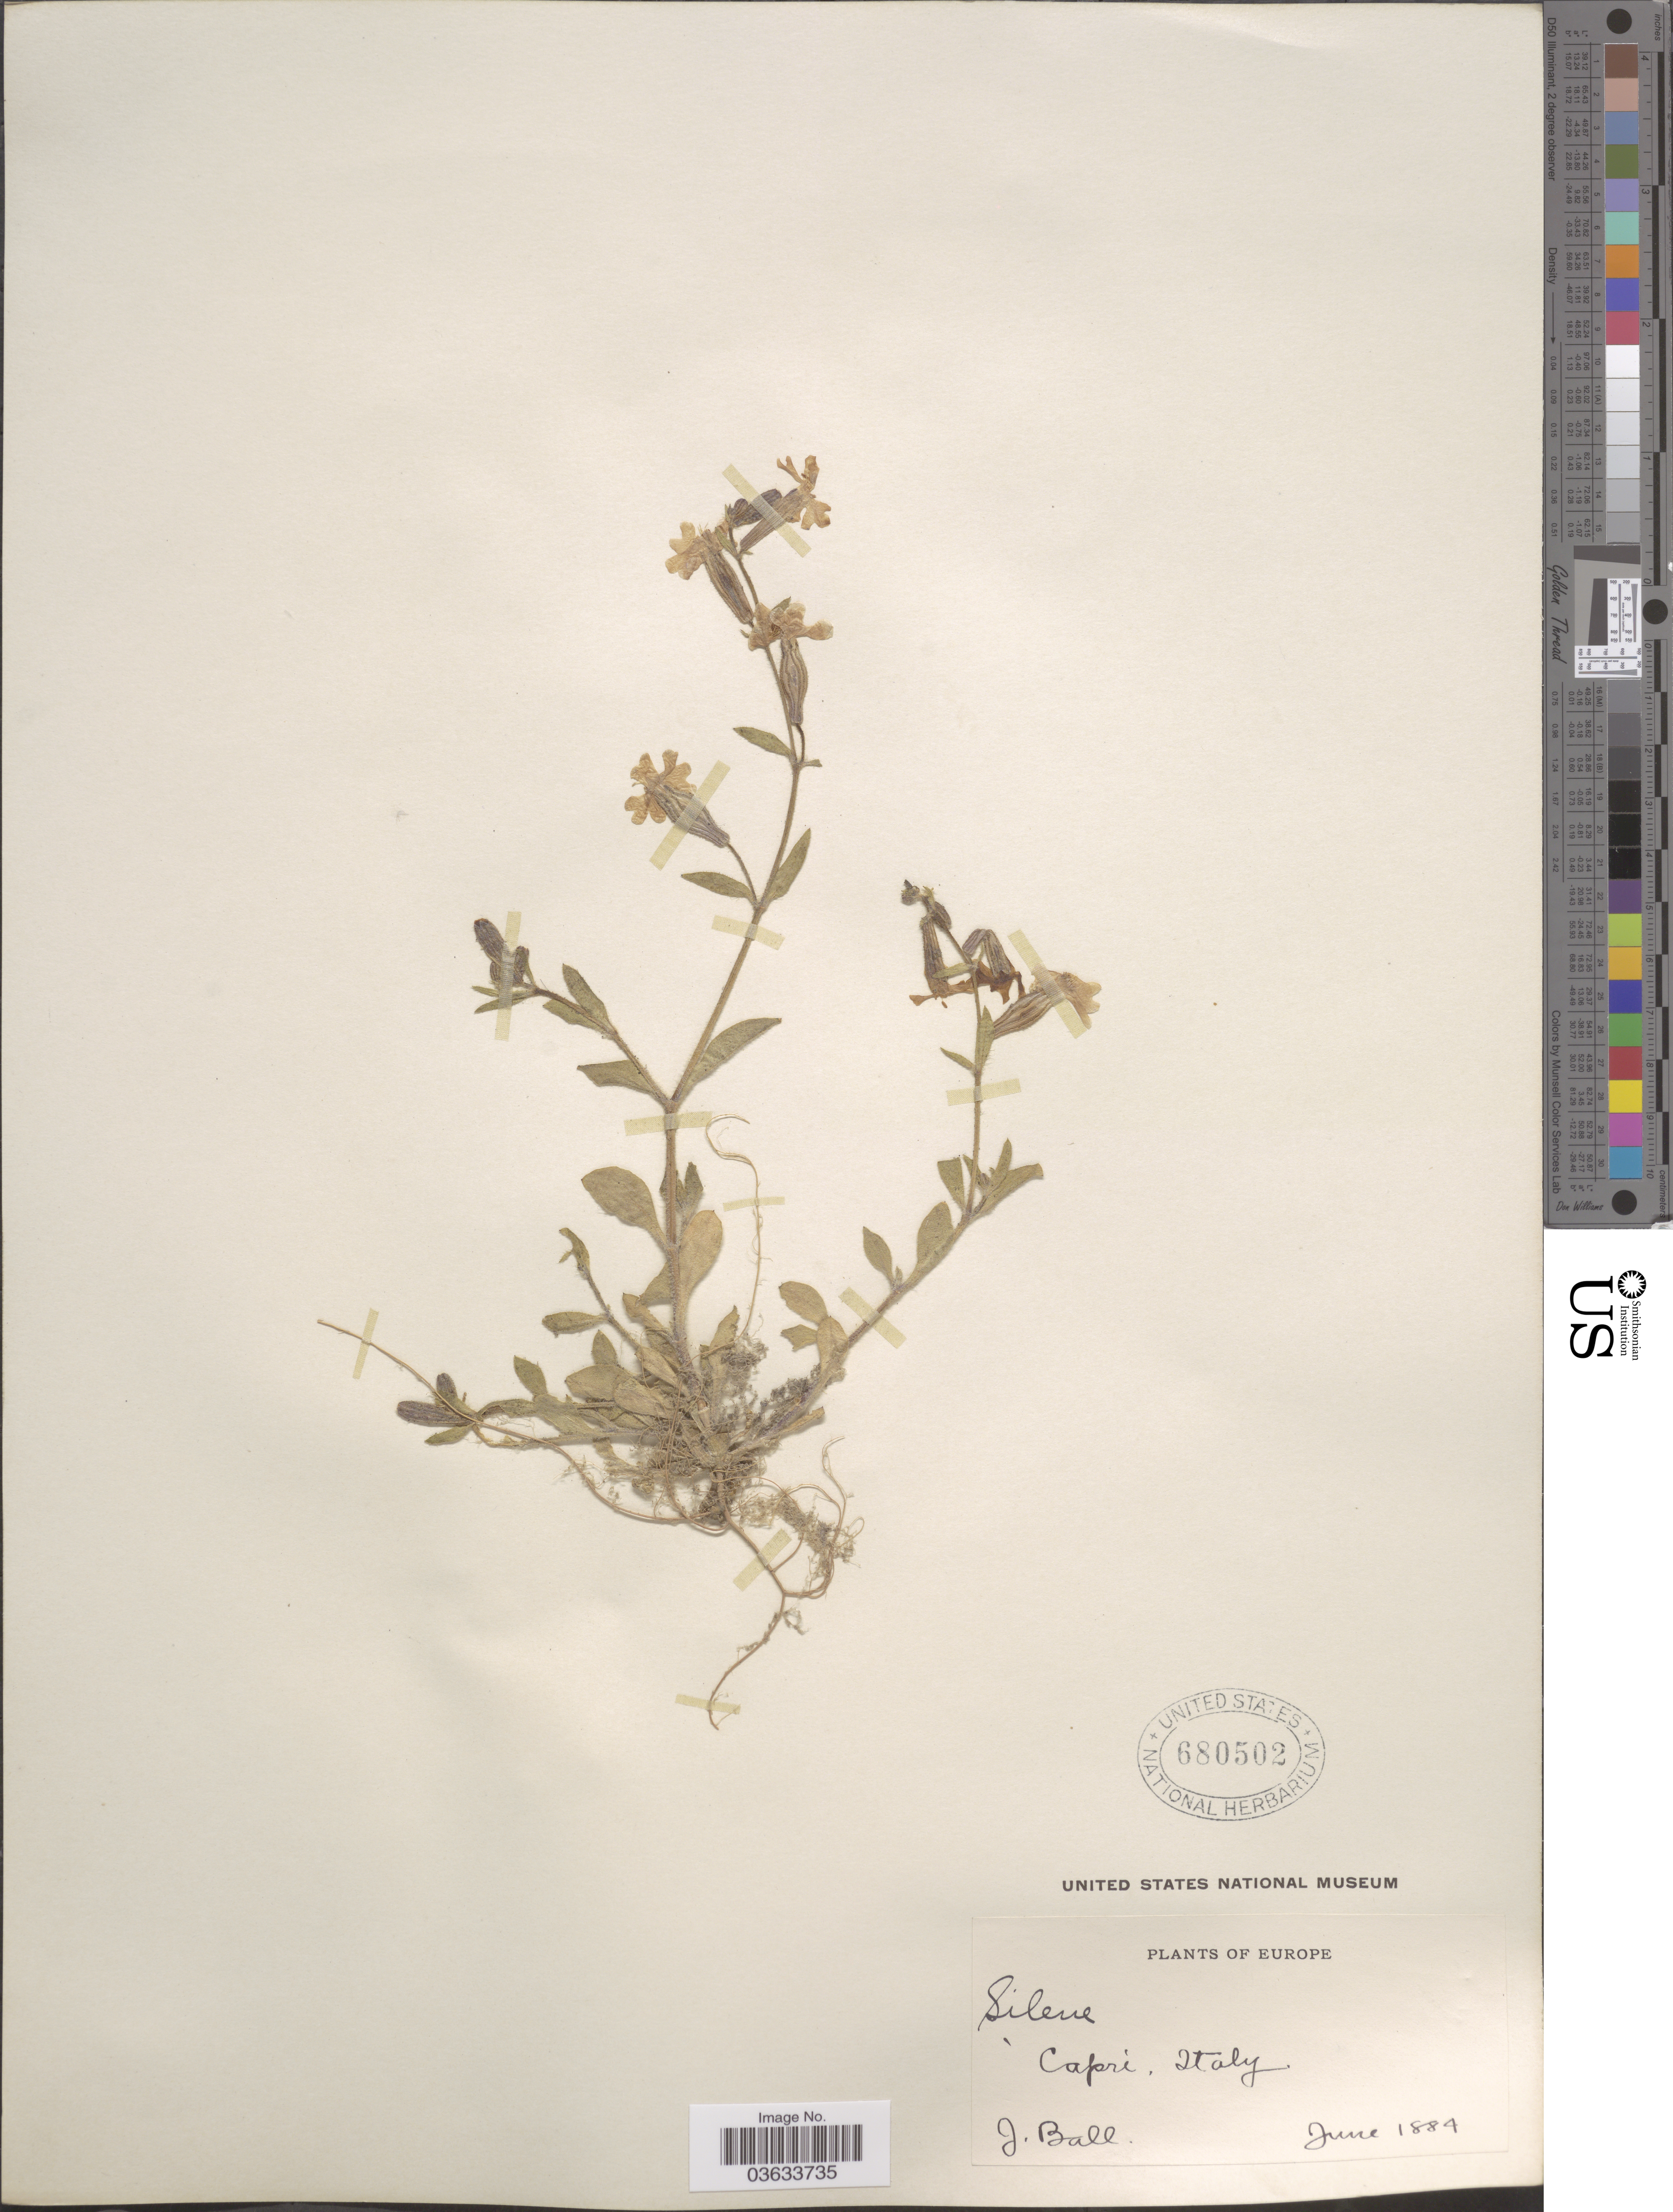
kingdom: Plantae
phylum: Tracheophyta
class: Magnoliopsida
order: Caryophyllales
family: Caryophyllaceae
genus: Silene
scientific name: Silene sp.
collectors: J. Ball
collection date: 1884-06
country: Italy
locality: Capri.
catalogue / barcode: US 680502